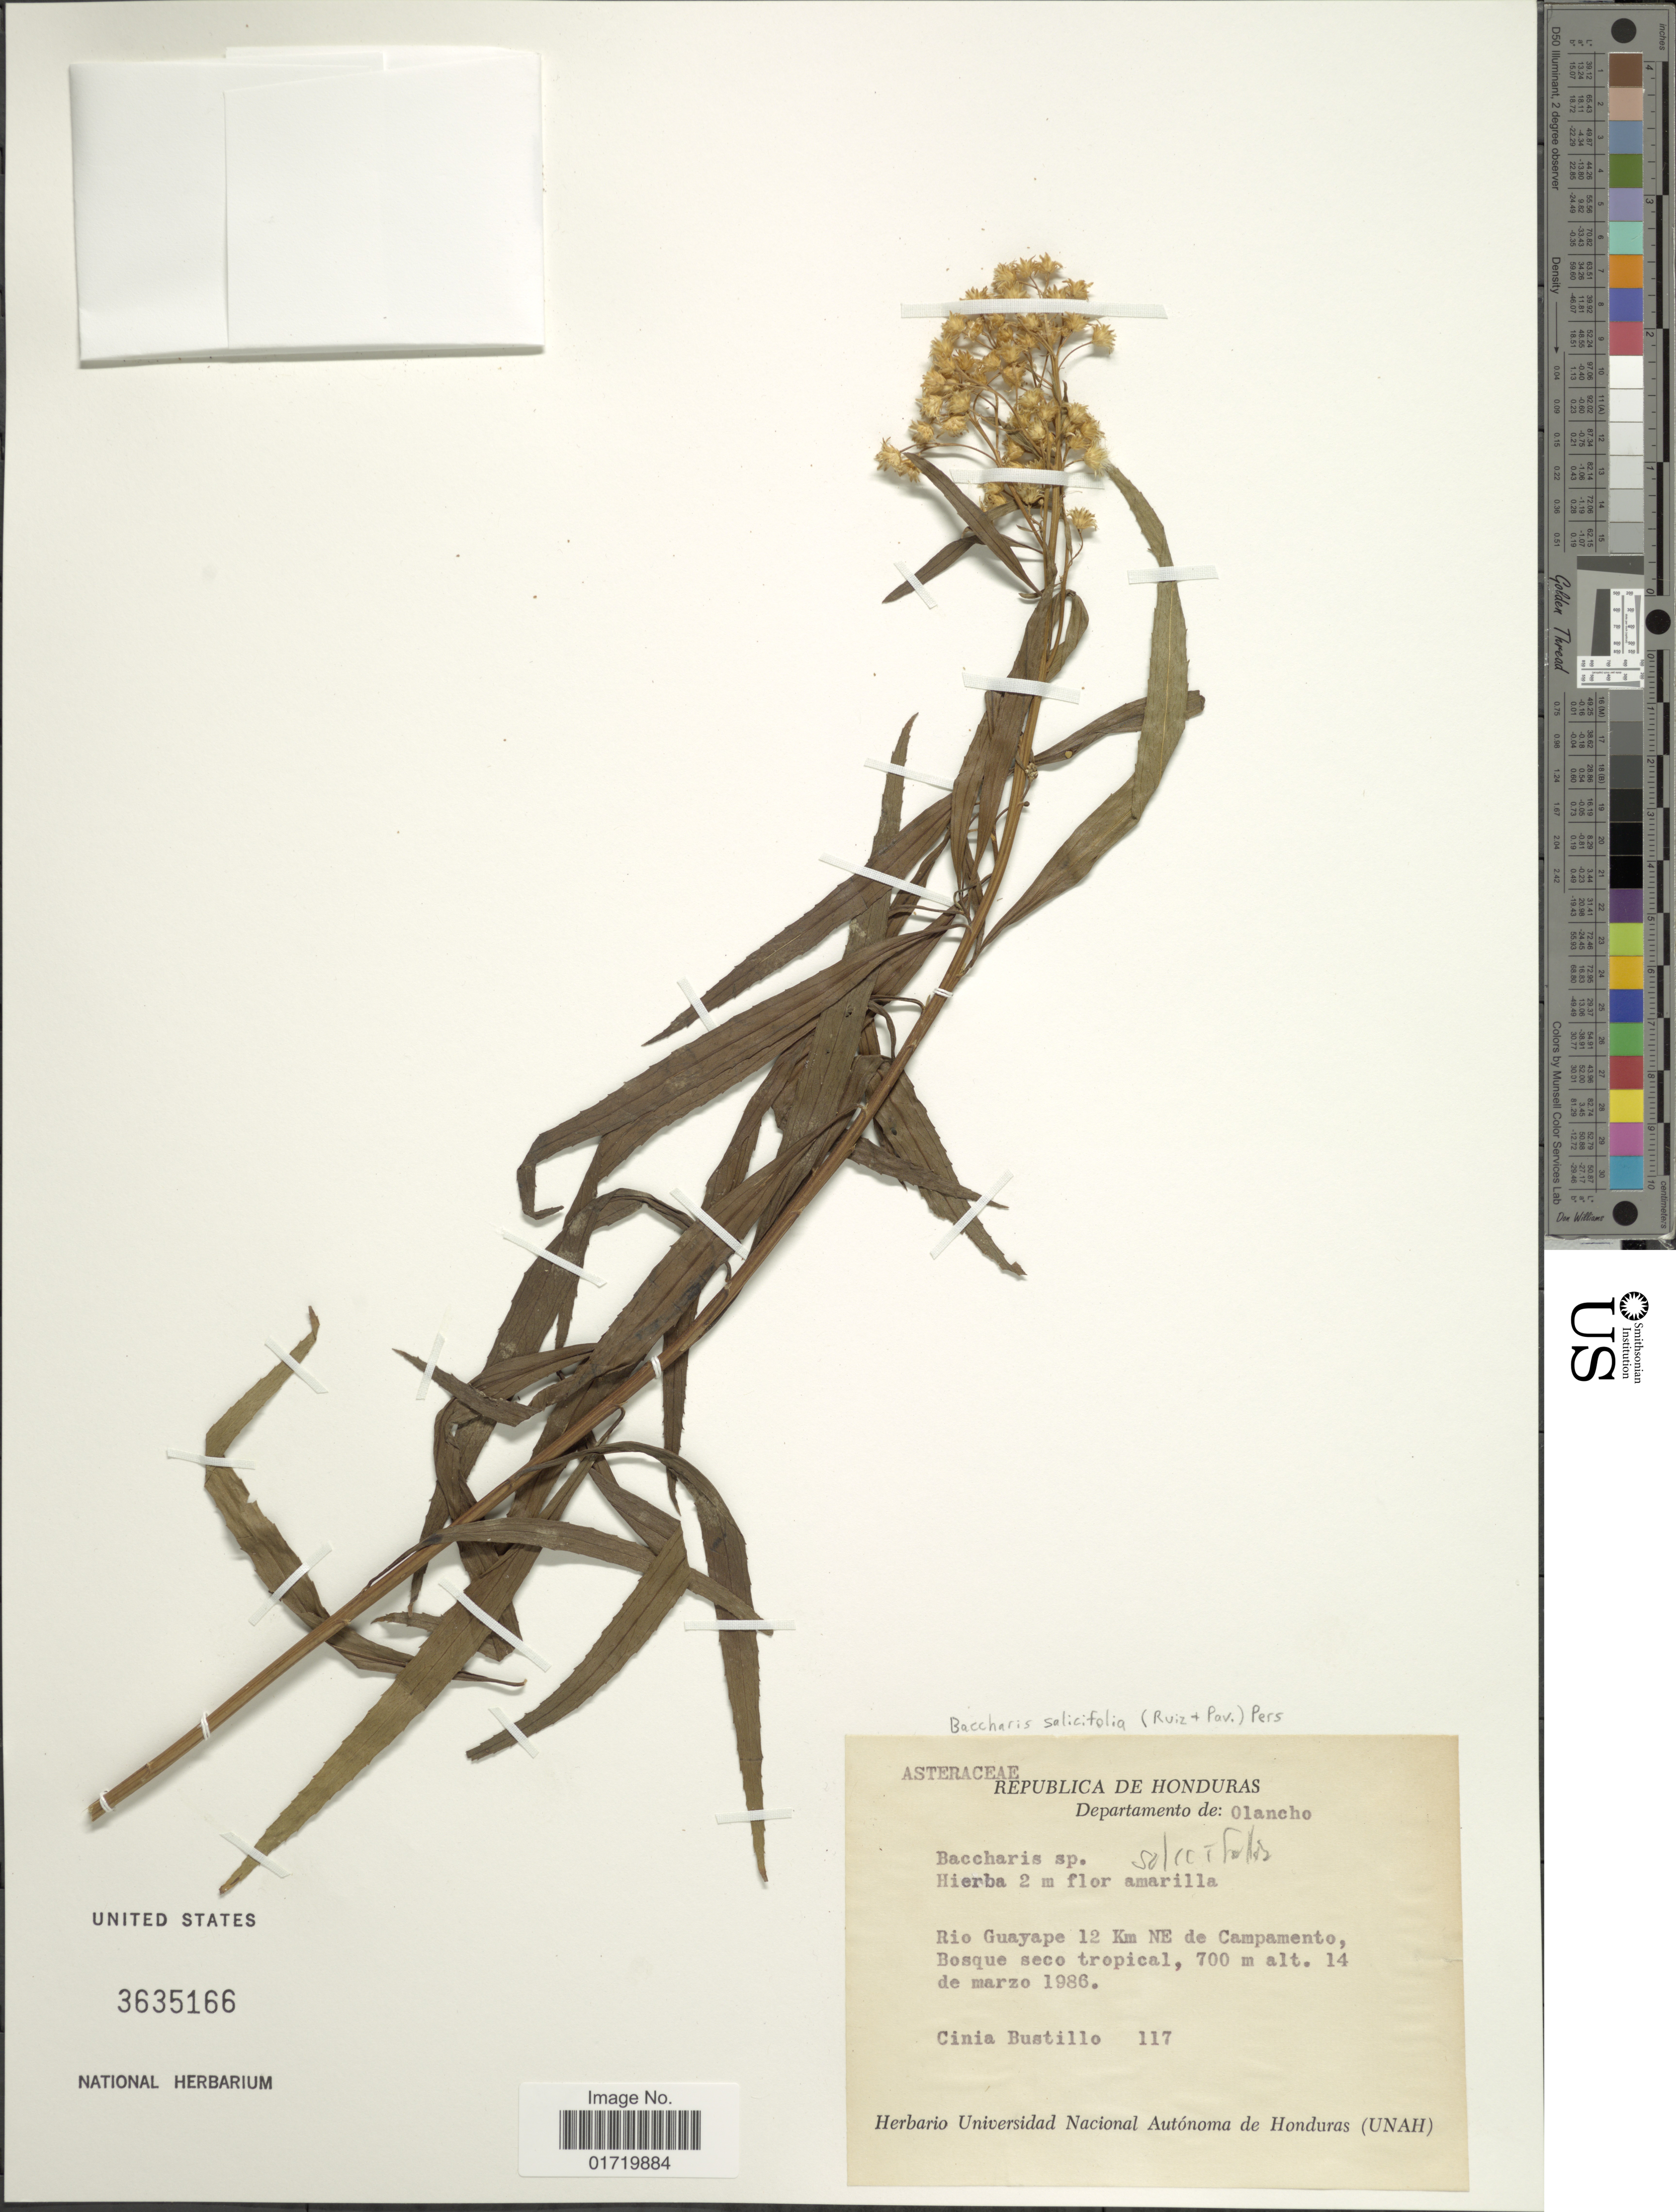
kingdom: Plantae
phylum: Tracheophyta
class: Magnoliopsida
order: Asterales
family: Asteraceae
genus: Baccharis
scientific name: Baccharis salicifolia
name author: (Ruiz & Pav.) Pers.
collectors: C. Bustillo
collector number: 117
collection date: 1986-03-14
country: Honduras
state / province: Olancho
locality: Republica de Honduras, Rio Guayape 12 km NE de Campamento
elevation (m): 700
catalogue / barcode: US 3635166